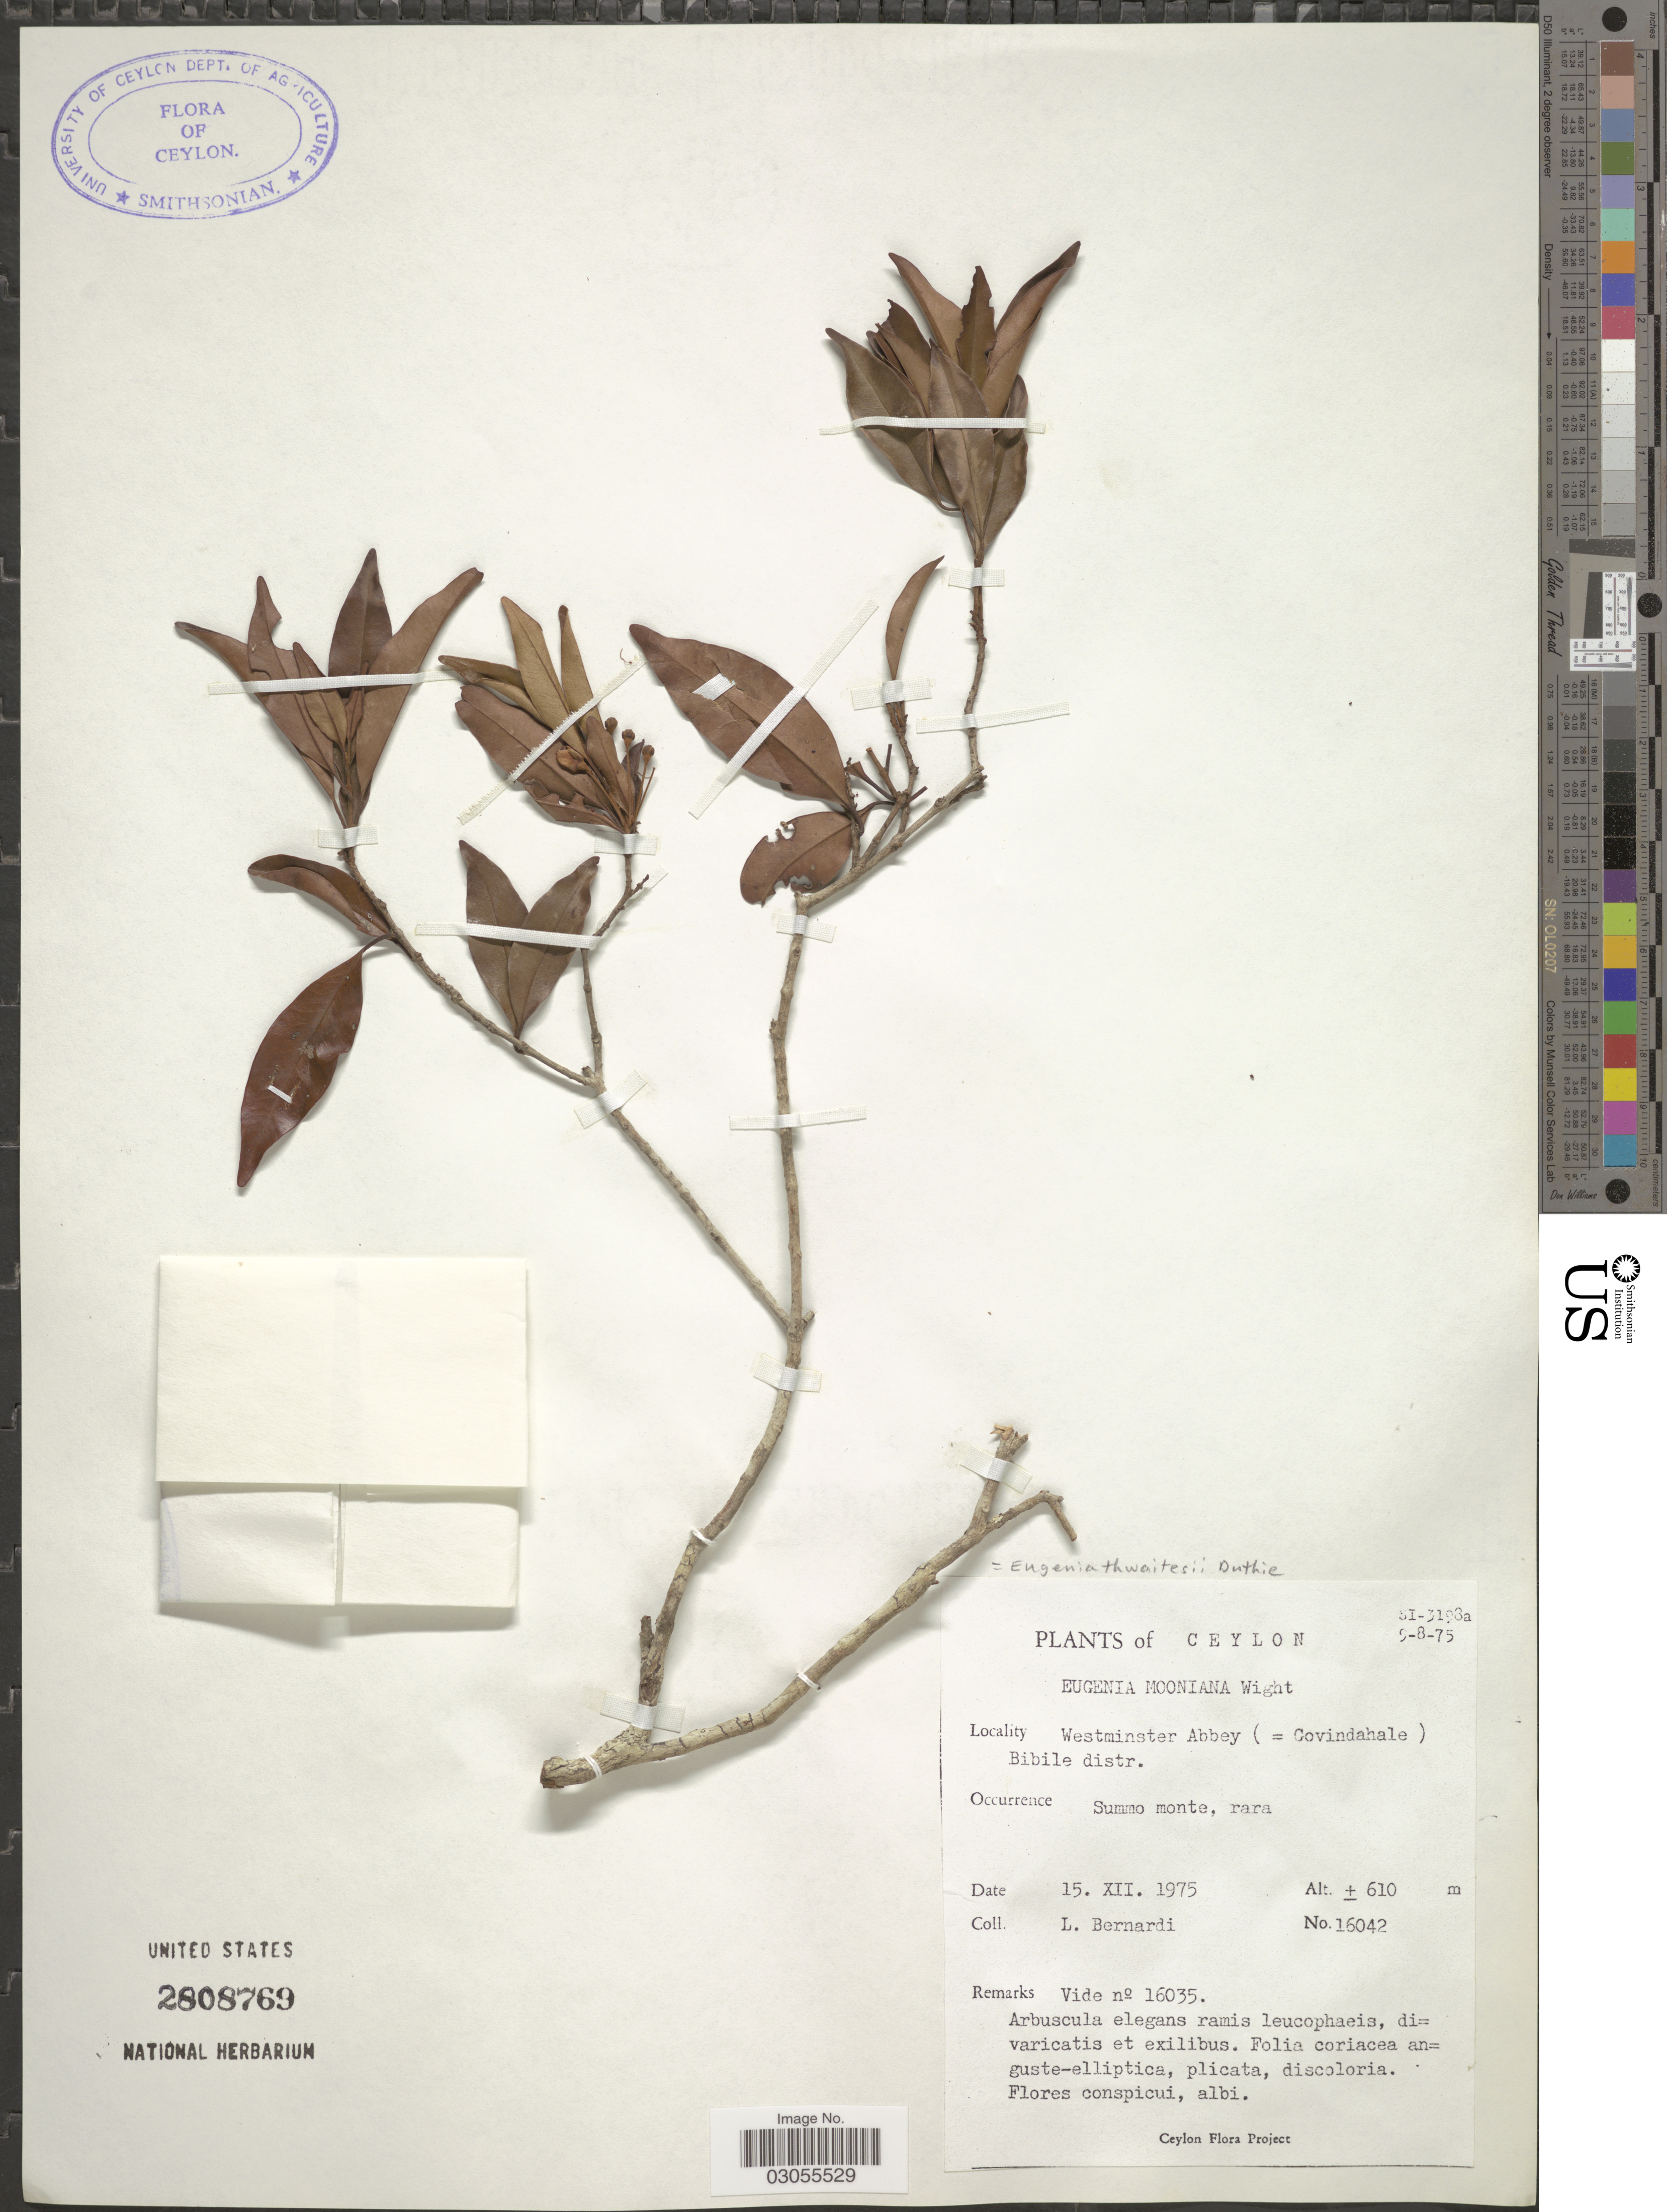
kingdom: Plantae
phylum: Tracheophyta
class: Magnoliopsida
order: Myrtales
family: Myrtaceae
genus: Eugenia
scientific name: Eugenia thwaitesii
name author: Duthie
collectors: L. Bernardi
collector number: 16042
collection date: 1975-12-15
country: Sri Lanka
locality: Ceylon. Westminster Abbey ( = Govindahale ) Bibile distr.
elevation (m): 610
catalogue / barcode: US 2808769